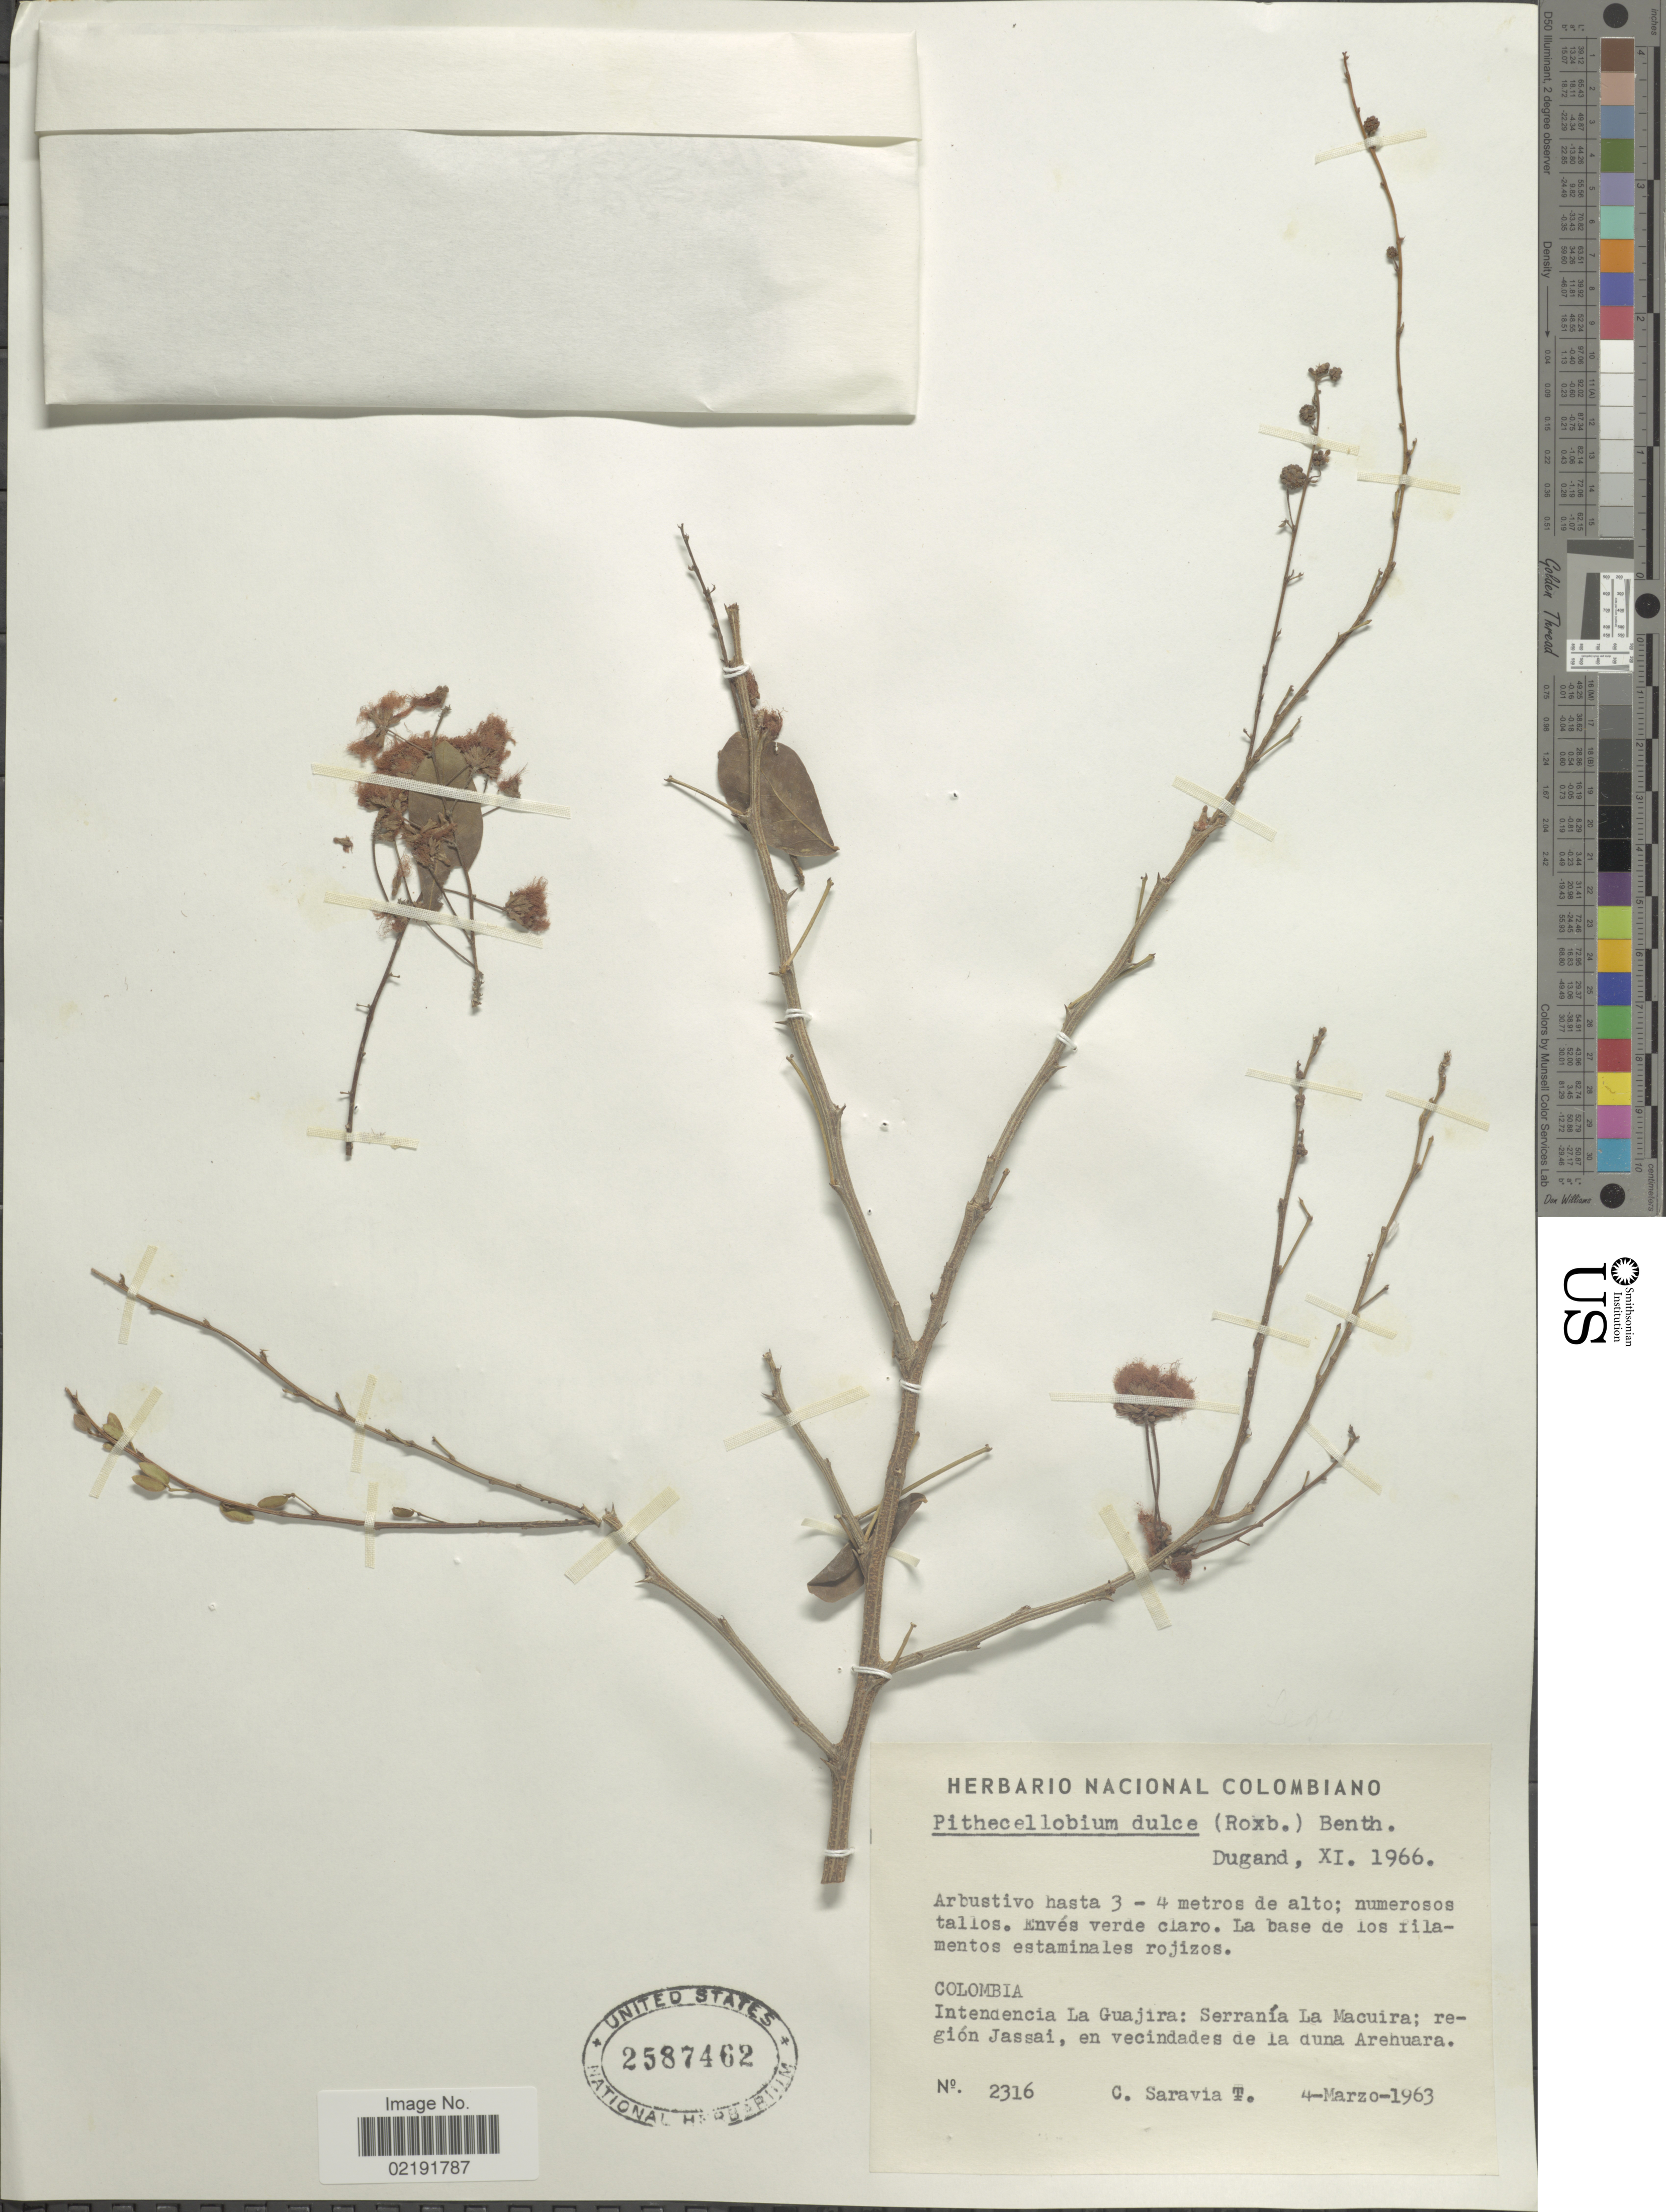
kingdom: Plantae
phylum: Tracheophyta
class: Magnoliopsida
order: Fabales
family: Fabaceae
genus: Pithecellobium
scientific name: Pithecellobium dulce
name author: (Roxb.) Benth.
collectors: C. Saravia T.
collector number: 2316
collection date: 1963-03-04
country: Colombia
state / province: La Guajira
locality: Colombia. Intendencia La Guajira: Serranía La Macuira; región Jassai, en vecindades de la duna Arehuara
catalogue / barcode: US 2587462